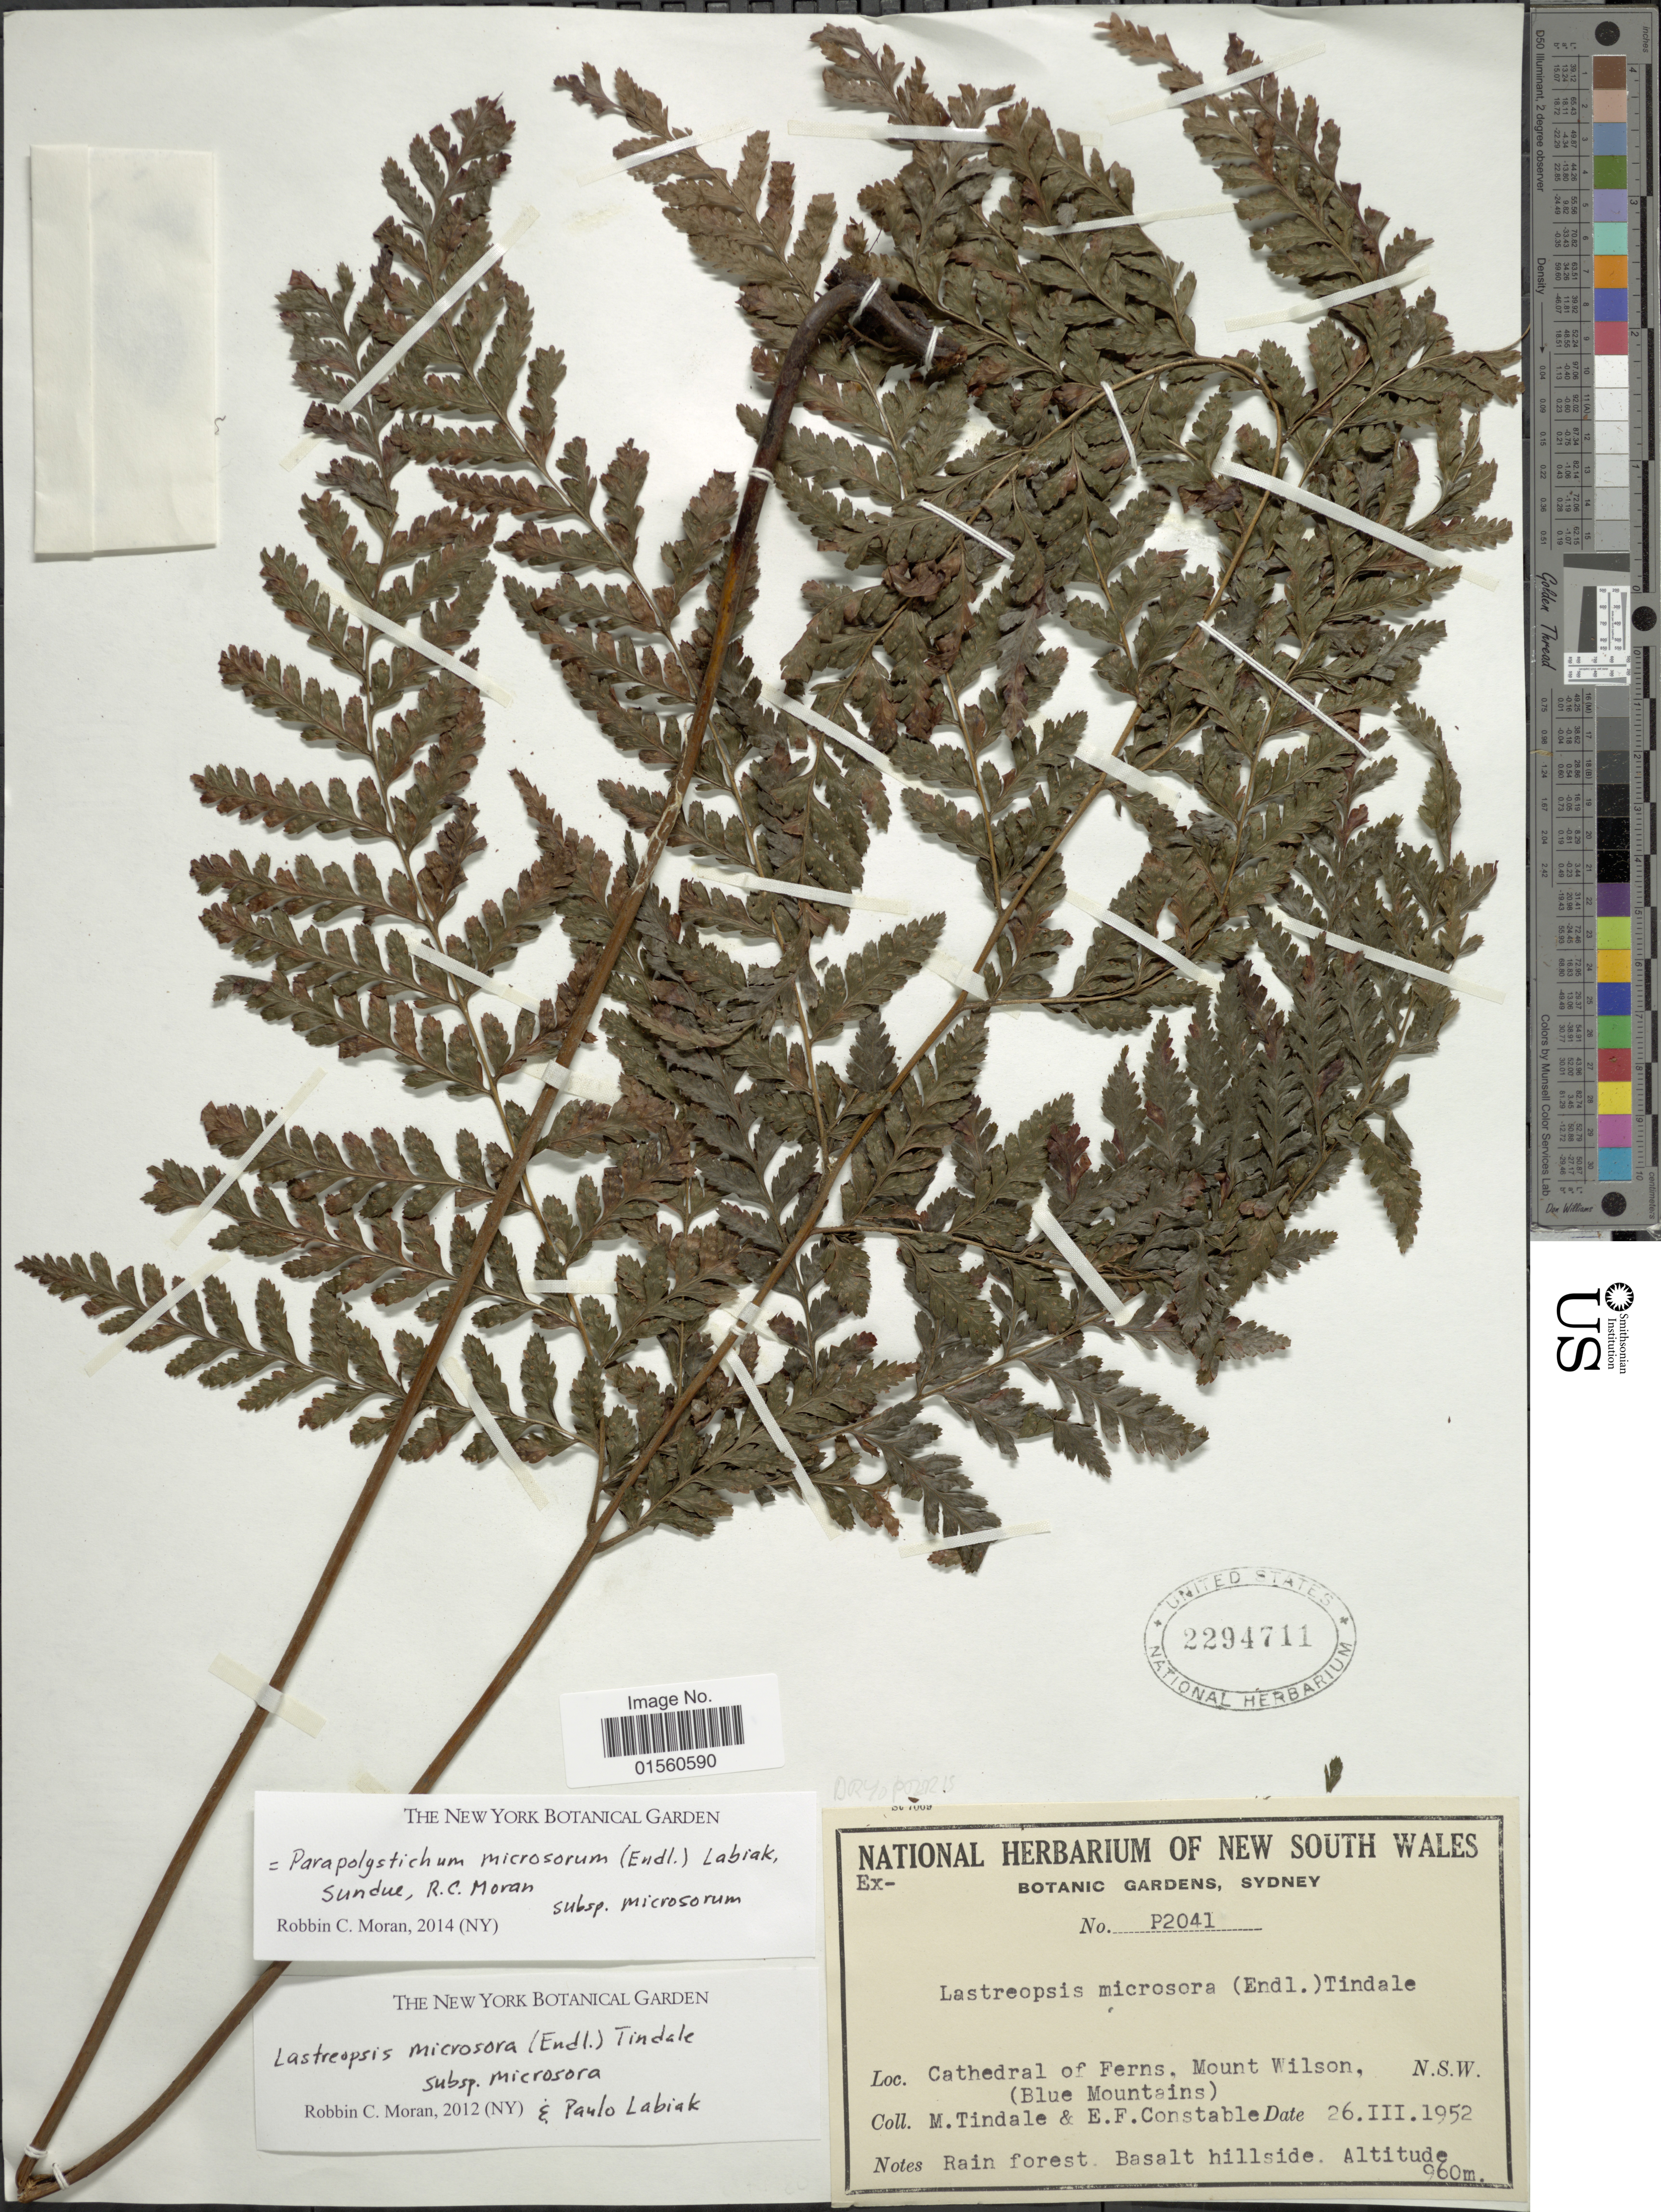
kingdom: Plantae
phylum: Tracheophyta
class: Polypodiopsida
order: Polypodiales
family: Dryopteridaceae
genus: Parapolystichum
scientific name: Parapolystichum microsorum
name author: (Endl.) Labiak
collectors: M. D. Tindale & E. F. Constable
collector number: P2041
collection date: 1952-03-26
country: Australia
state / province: New South Wales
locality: Cathedral of ferns, Mount Wilson (Blue Mountains), NSW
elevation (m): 960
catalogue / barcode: US 2294711